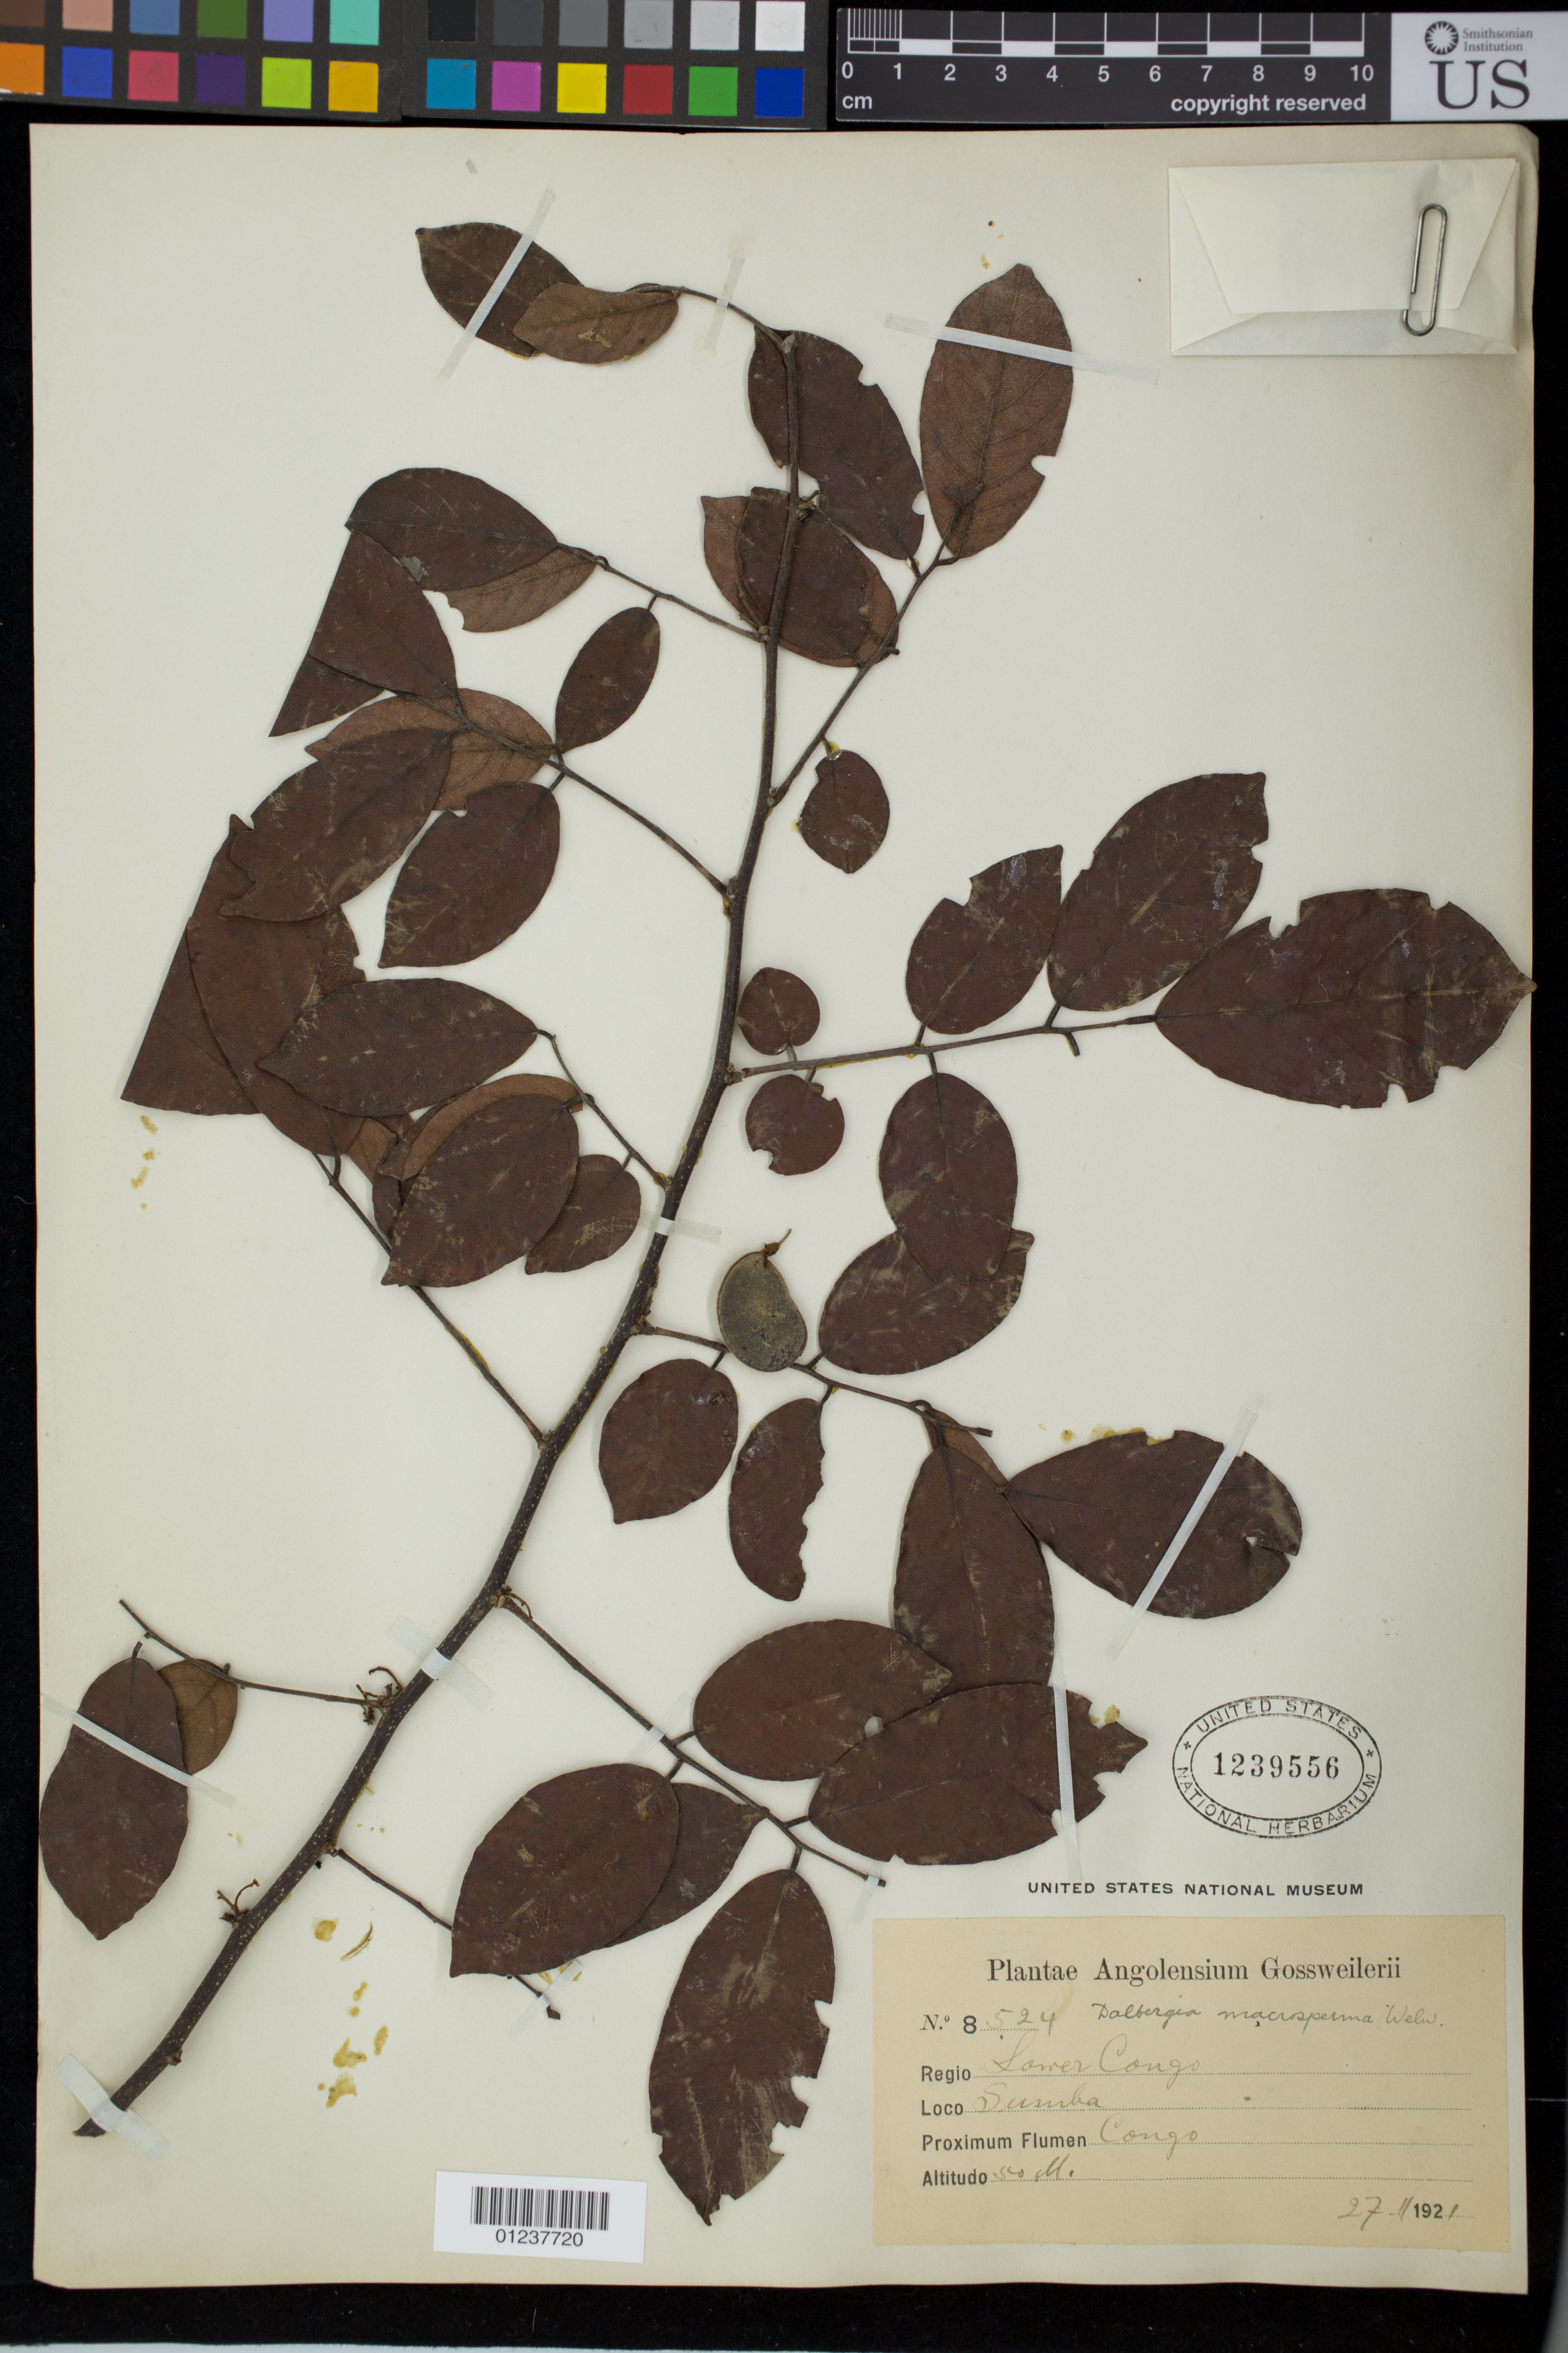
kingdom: Plantae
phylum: Tracheophyta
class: Magnoliopsida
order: Fabales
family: Fabaceae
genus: Dalbergia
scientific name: Dalbergia macrosperma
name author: Baker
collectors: J. Gossweiler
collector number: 8524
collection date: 1921-11-27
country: Congo, Democratic Republic of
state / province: Kongo Central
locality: Sumba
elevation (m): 50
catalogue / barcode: US 1239556